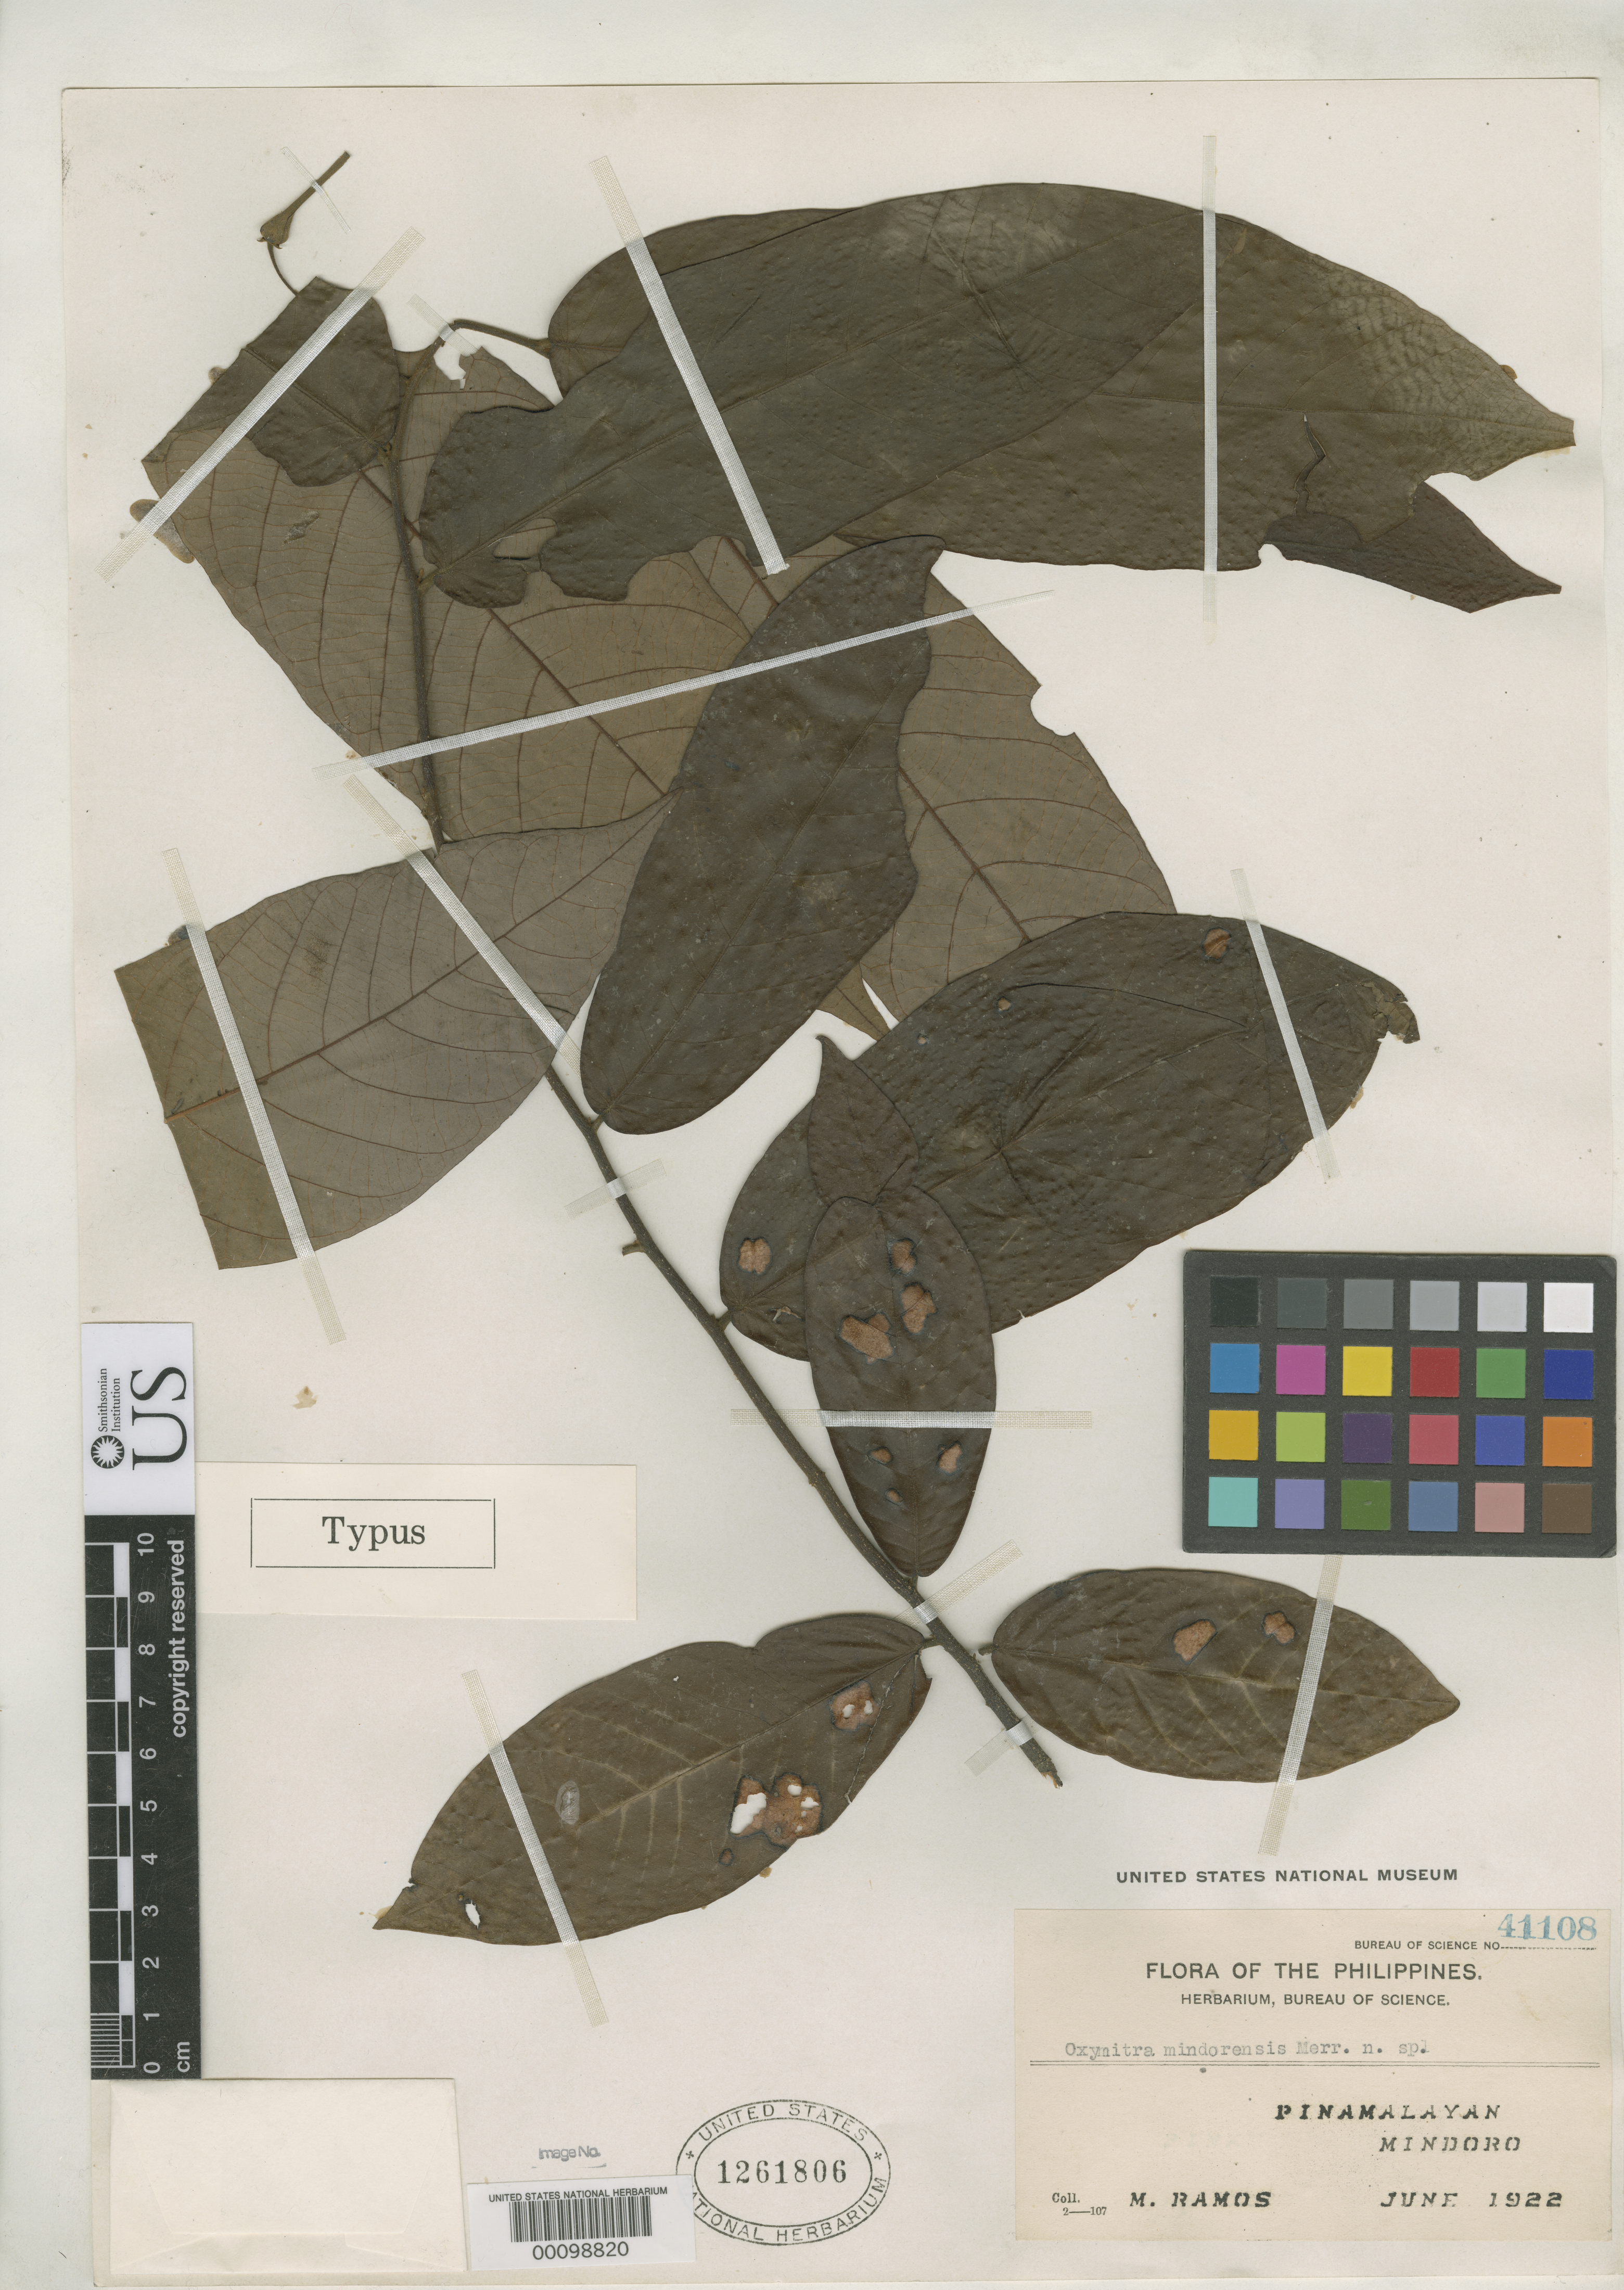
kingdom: Plantae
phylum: Tracheophyta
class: Magnoliopsida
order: Magnoliales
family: Annonaceae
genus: Oxymitra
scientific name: Oxymitra mindorensis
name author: Merr.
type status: Isotype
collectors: M. Ramos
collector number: Bur. Sci. 41108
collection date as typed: Jun 1922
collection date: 1922-06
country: Philippines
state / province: Mimaropa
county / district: Mindoro Oriental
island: Mindoro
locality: Pinamalayan.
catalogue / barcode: US 1261806